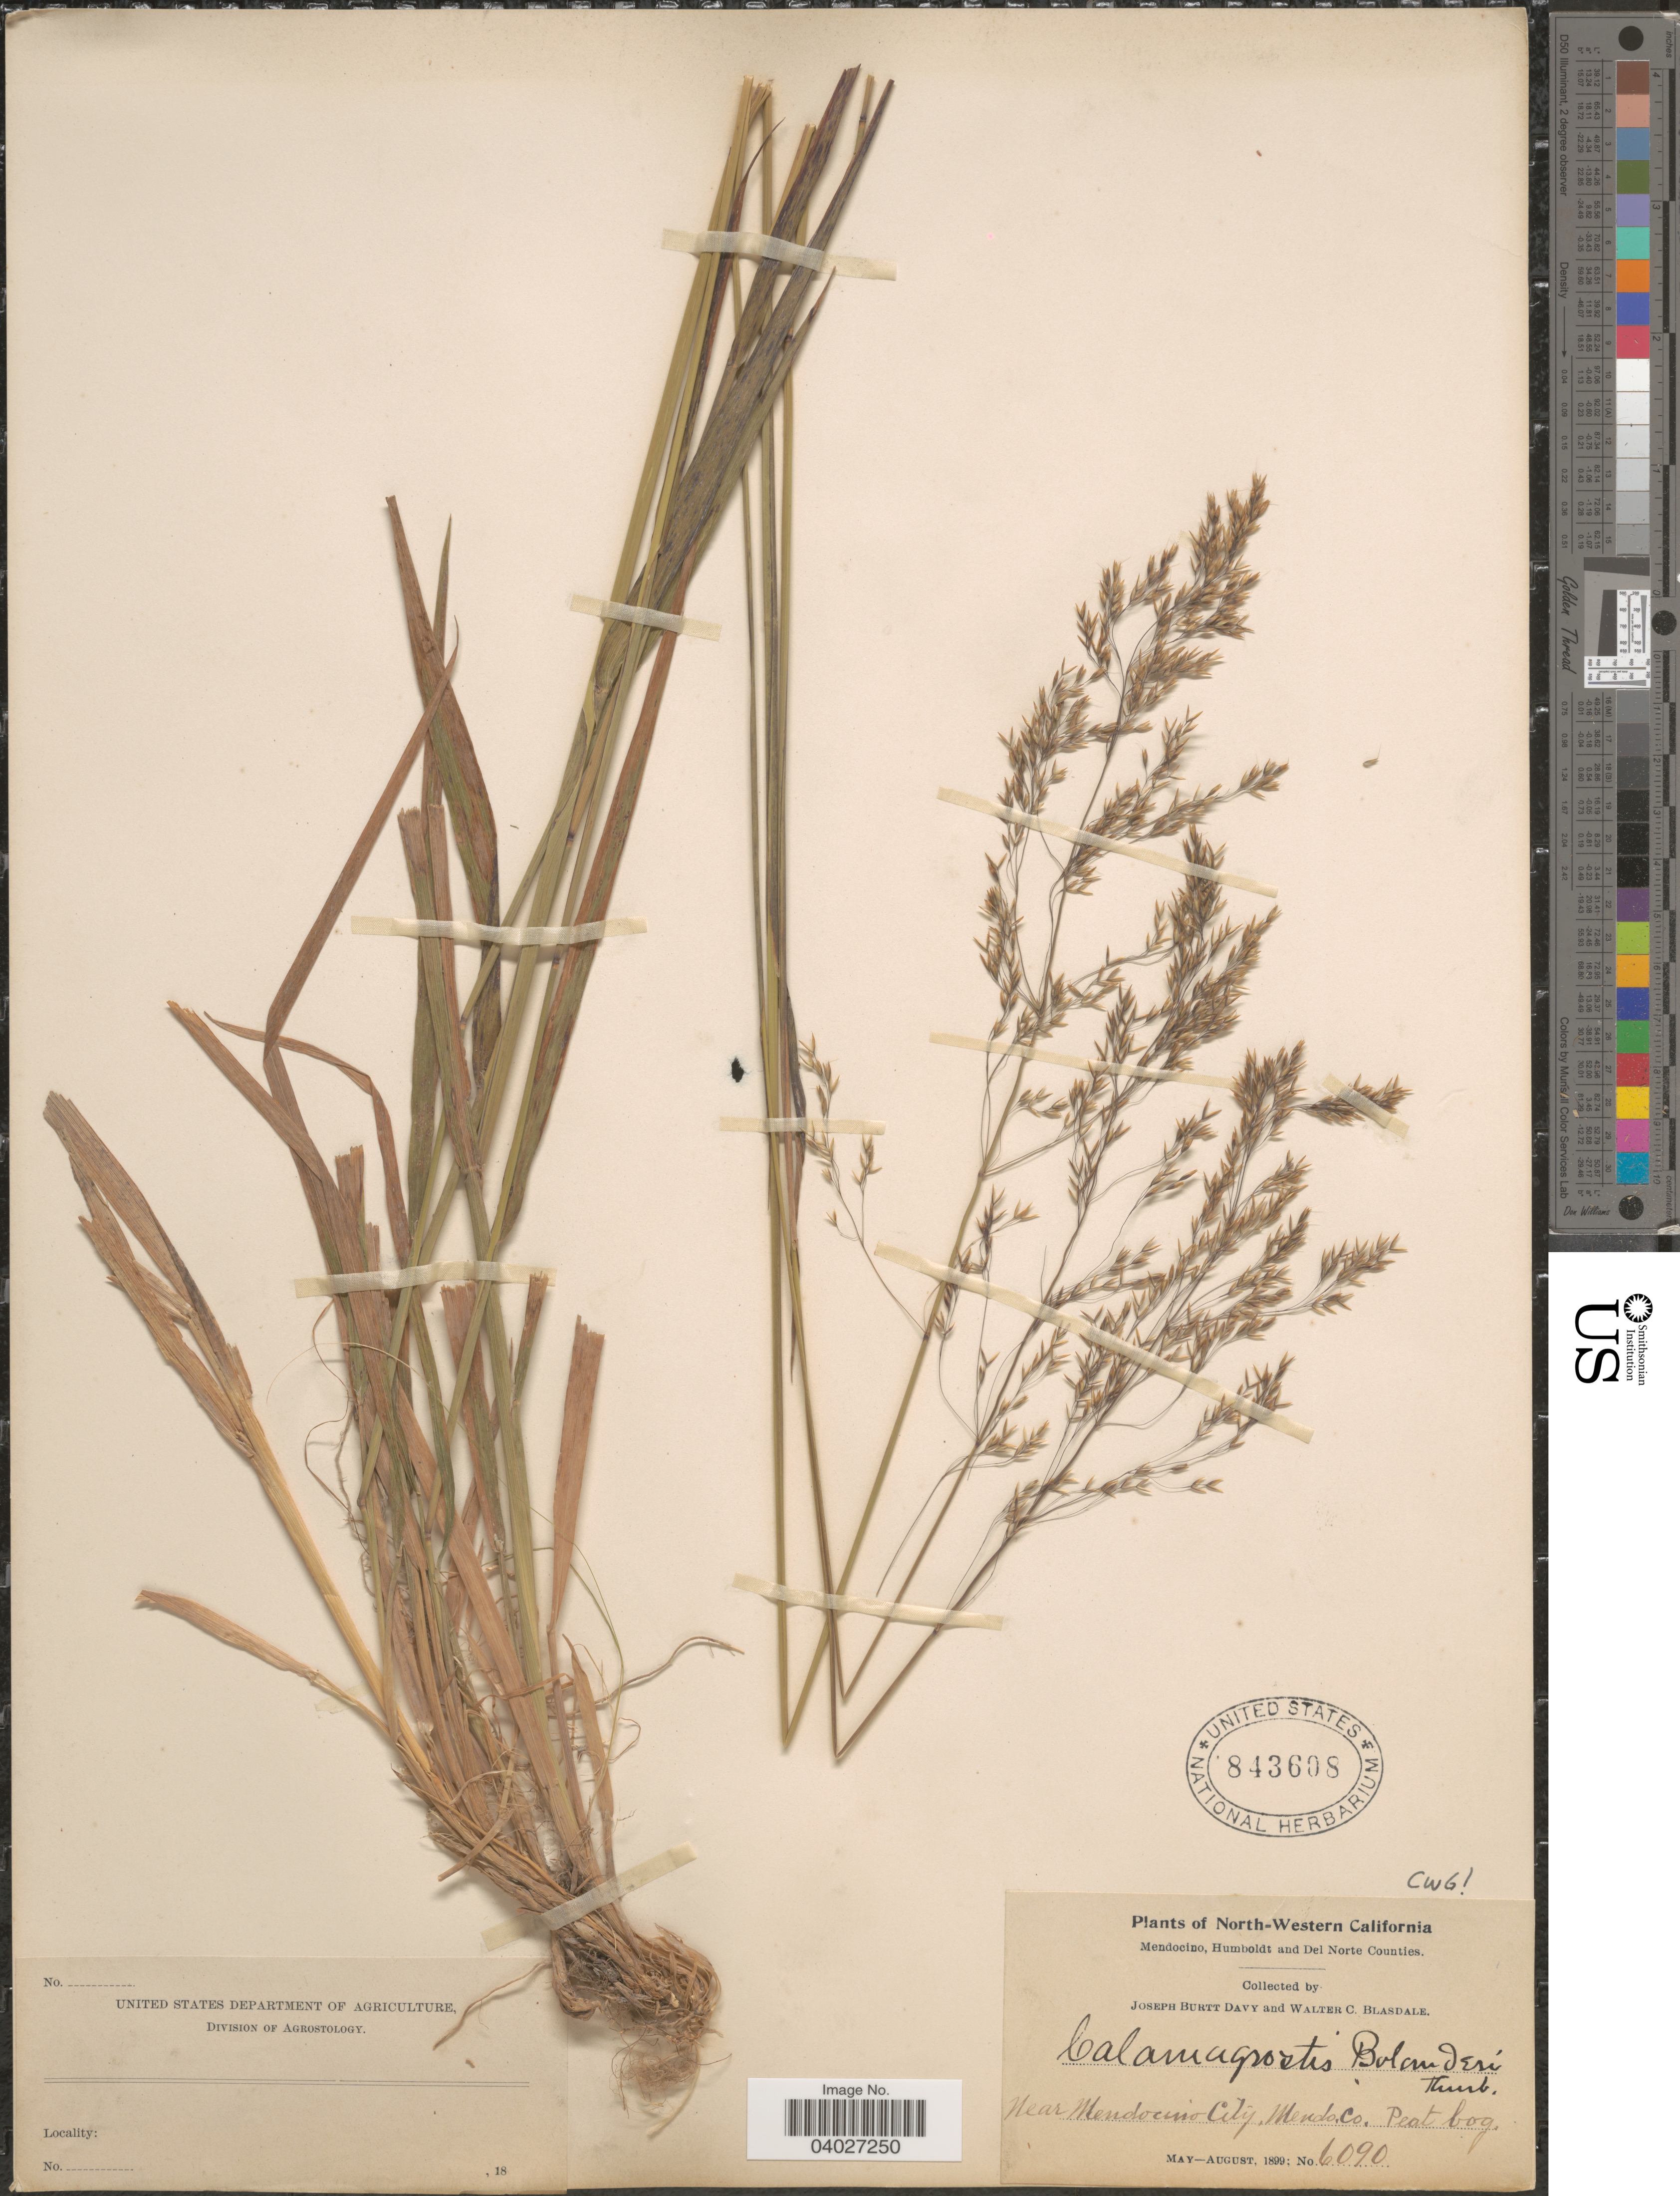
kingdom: Plantae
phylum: Tracheophyta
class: Liliopsida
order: Poales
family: Poaceae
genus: Calamagrostis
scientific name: Calamagrostis bolanderi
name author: Thurb.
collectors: J. Burtt Davy & W. Blasdale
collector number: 6090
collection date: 1899-05/1899-08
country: United States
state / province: California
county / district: Mendocino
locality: North-Western California. Near Mendocino City, Mendocino Co.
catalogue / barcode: US 843608